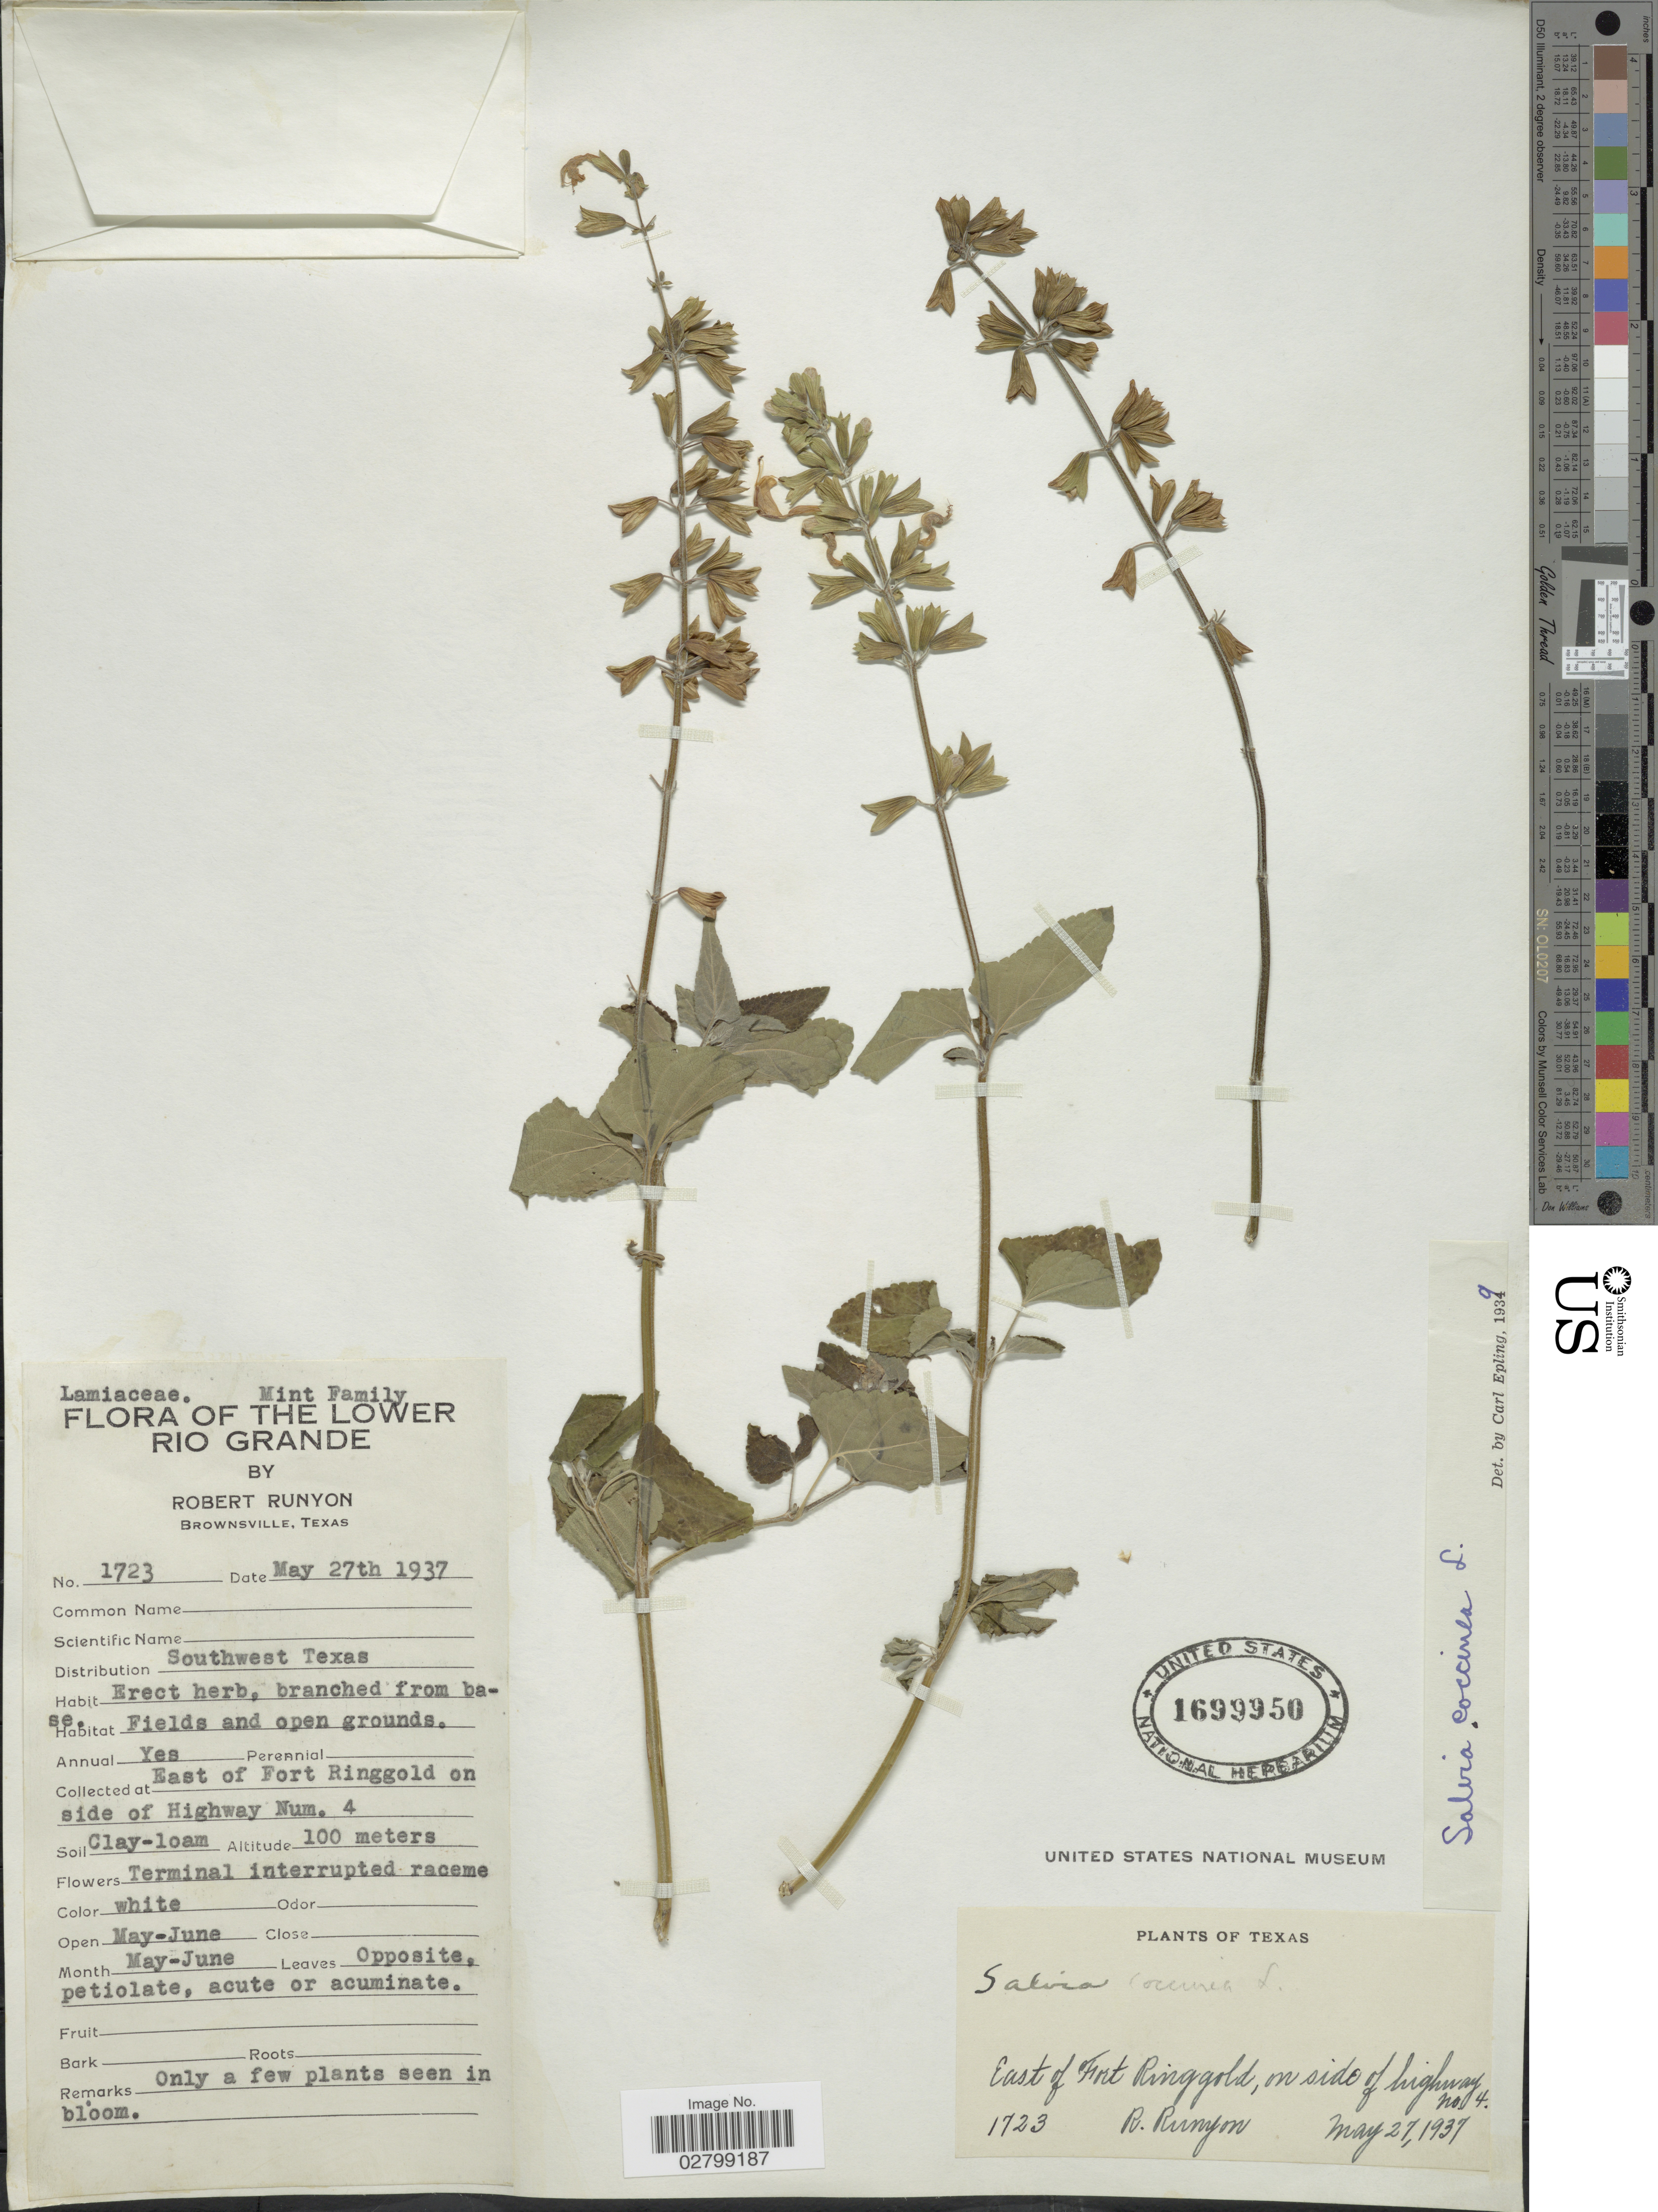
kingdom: Plantae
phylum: Tracheophyta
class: Magnoliopsida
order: Lamiales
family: Lamiaceae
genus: Salvia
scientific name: Salvia coccinea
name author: Etlinger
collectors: R. Runyon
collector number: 1723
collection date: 1937-05-27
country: United States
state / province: Texas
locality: Lower Rio Grande. East of Fort Ringgold on side of Highway Num. 4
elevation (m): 100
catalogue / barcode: US 1699950